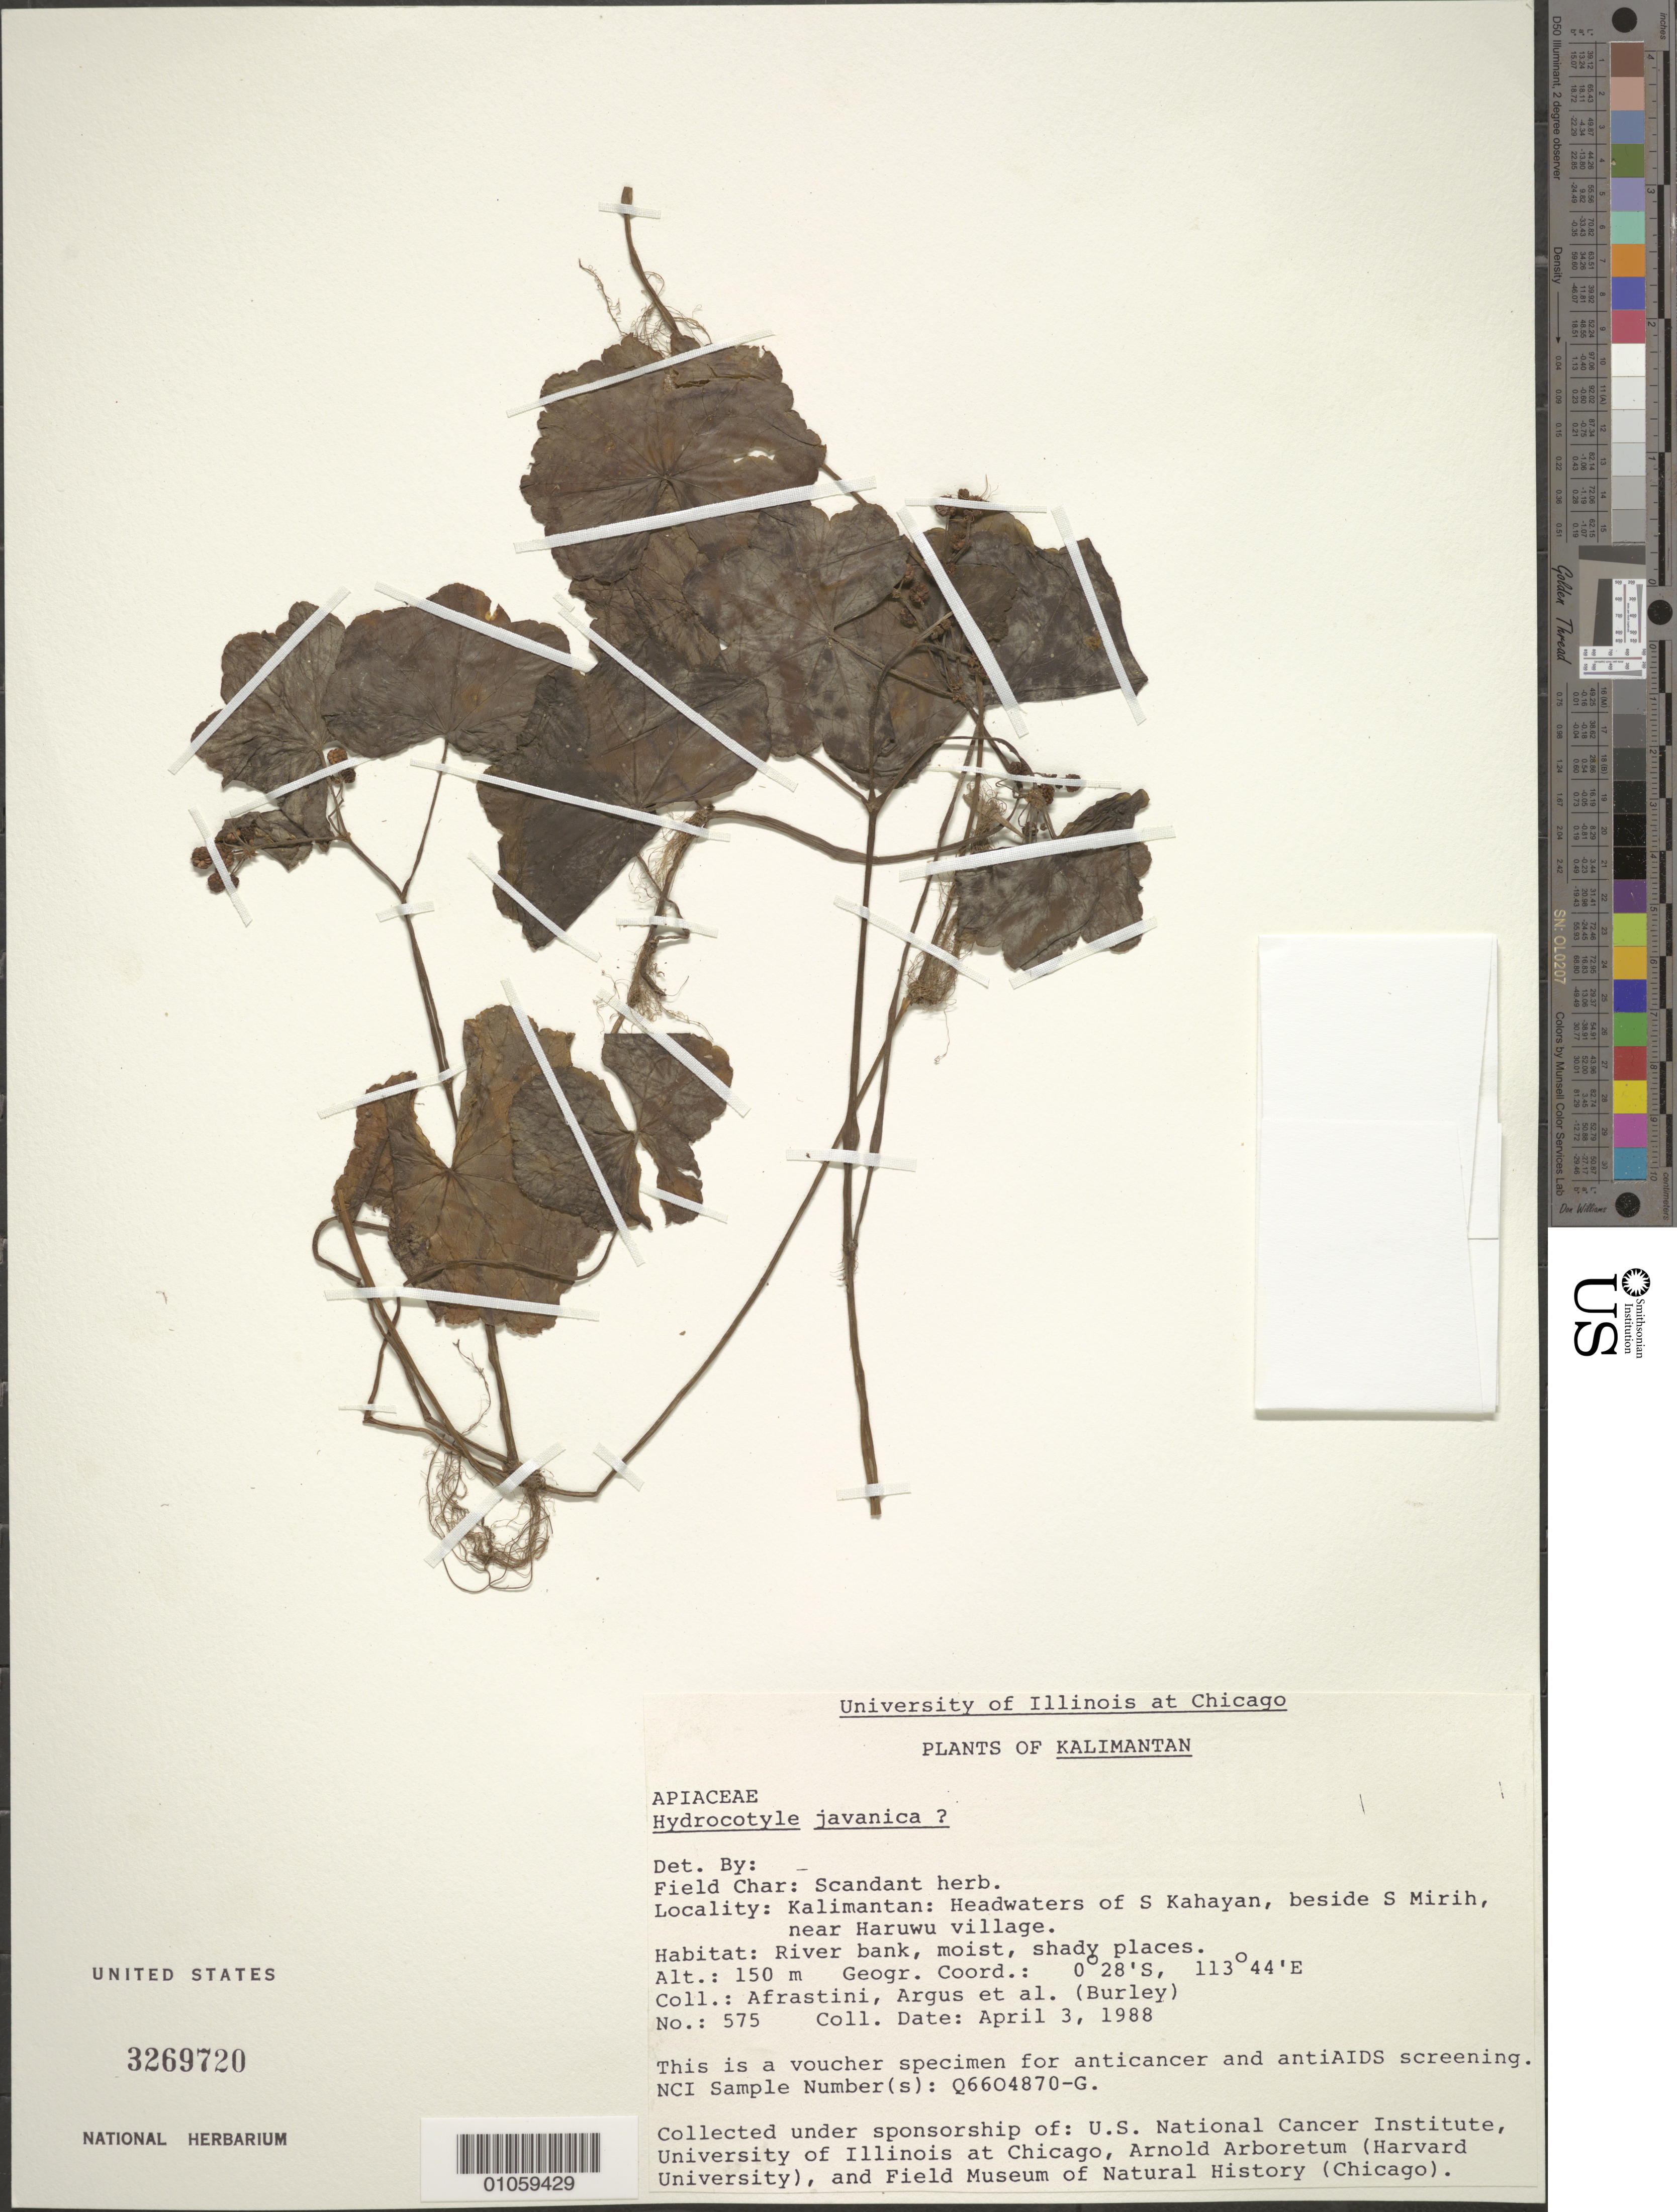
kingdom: Plantae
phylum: Tracheophyta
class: Magnoliopsida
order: Apiales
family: Araliaceae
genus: Hydrocotyle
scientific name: Hydrocotyle javanica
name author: Thunb.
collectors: Afrastini et al.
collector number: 575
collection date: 1988-04-03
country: Indonesia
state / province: Kalimantan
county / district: Kalimantan Tengah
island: Borneo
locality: Headwaters of S. Kahayan, beside S Mirih, near Haruwu village.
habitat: River bank, moist, shady places.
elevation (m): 150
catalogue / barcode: US 3269720